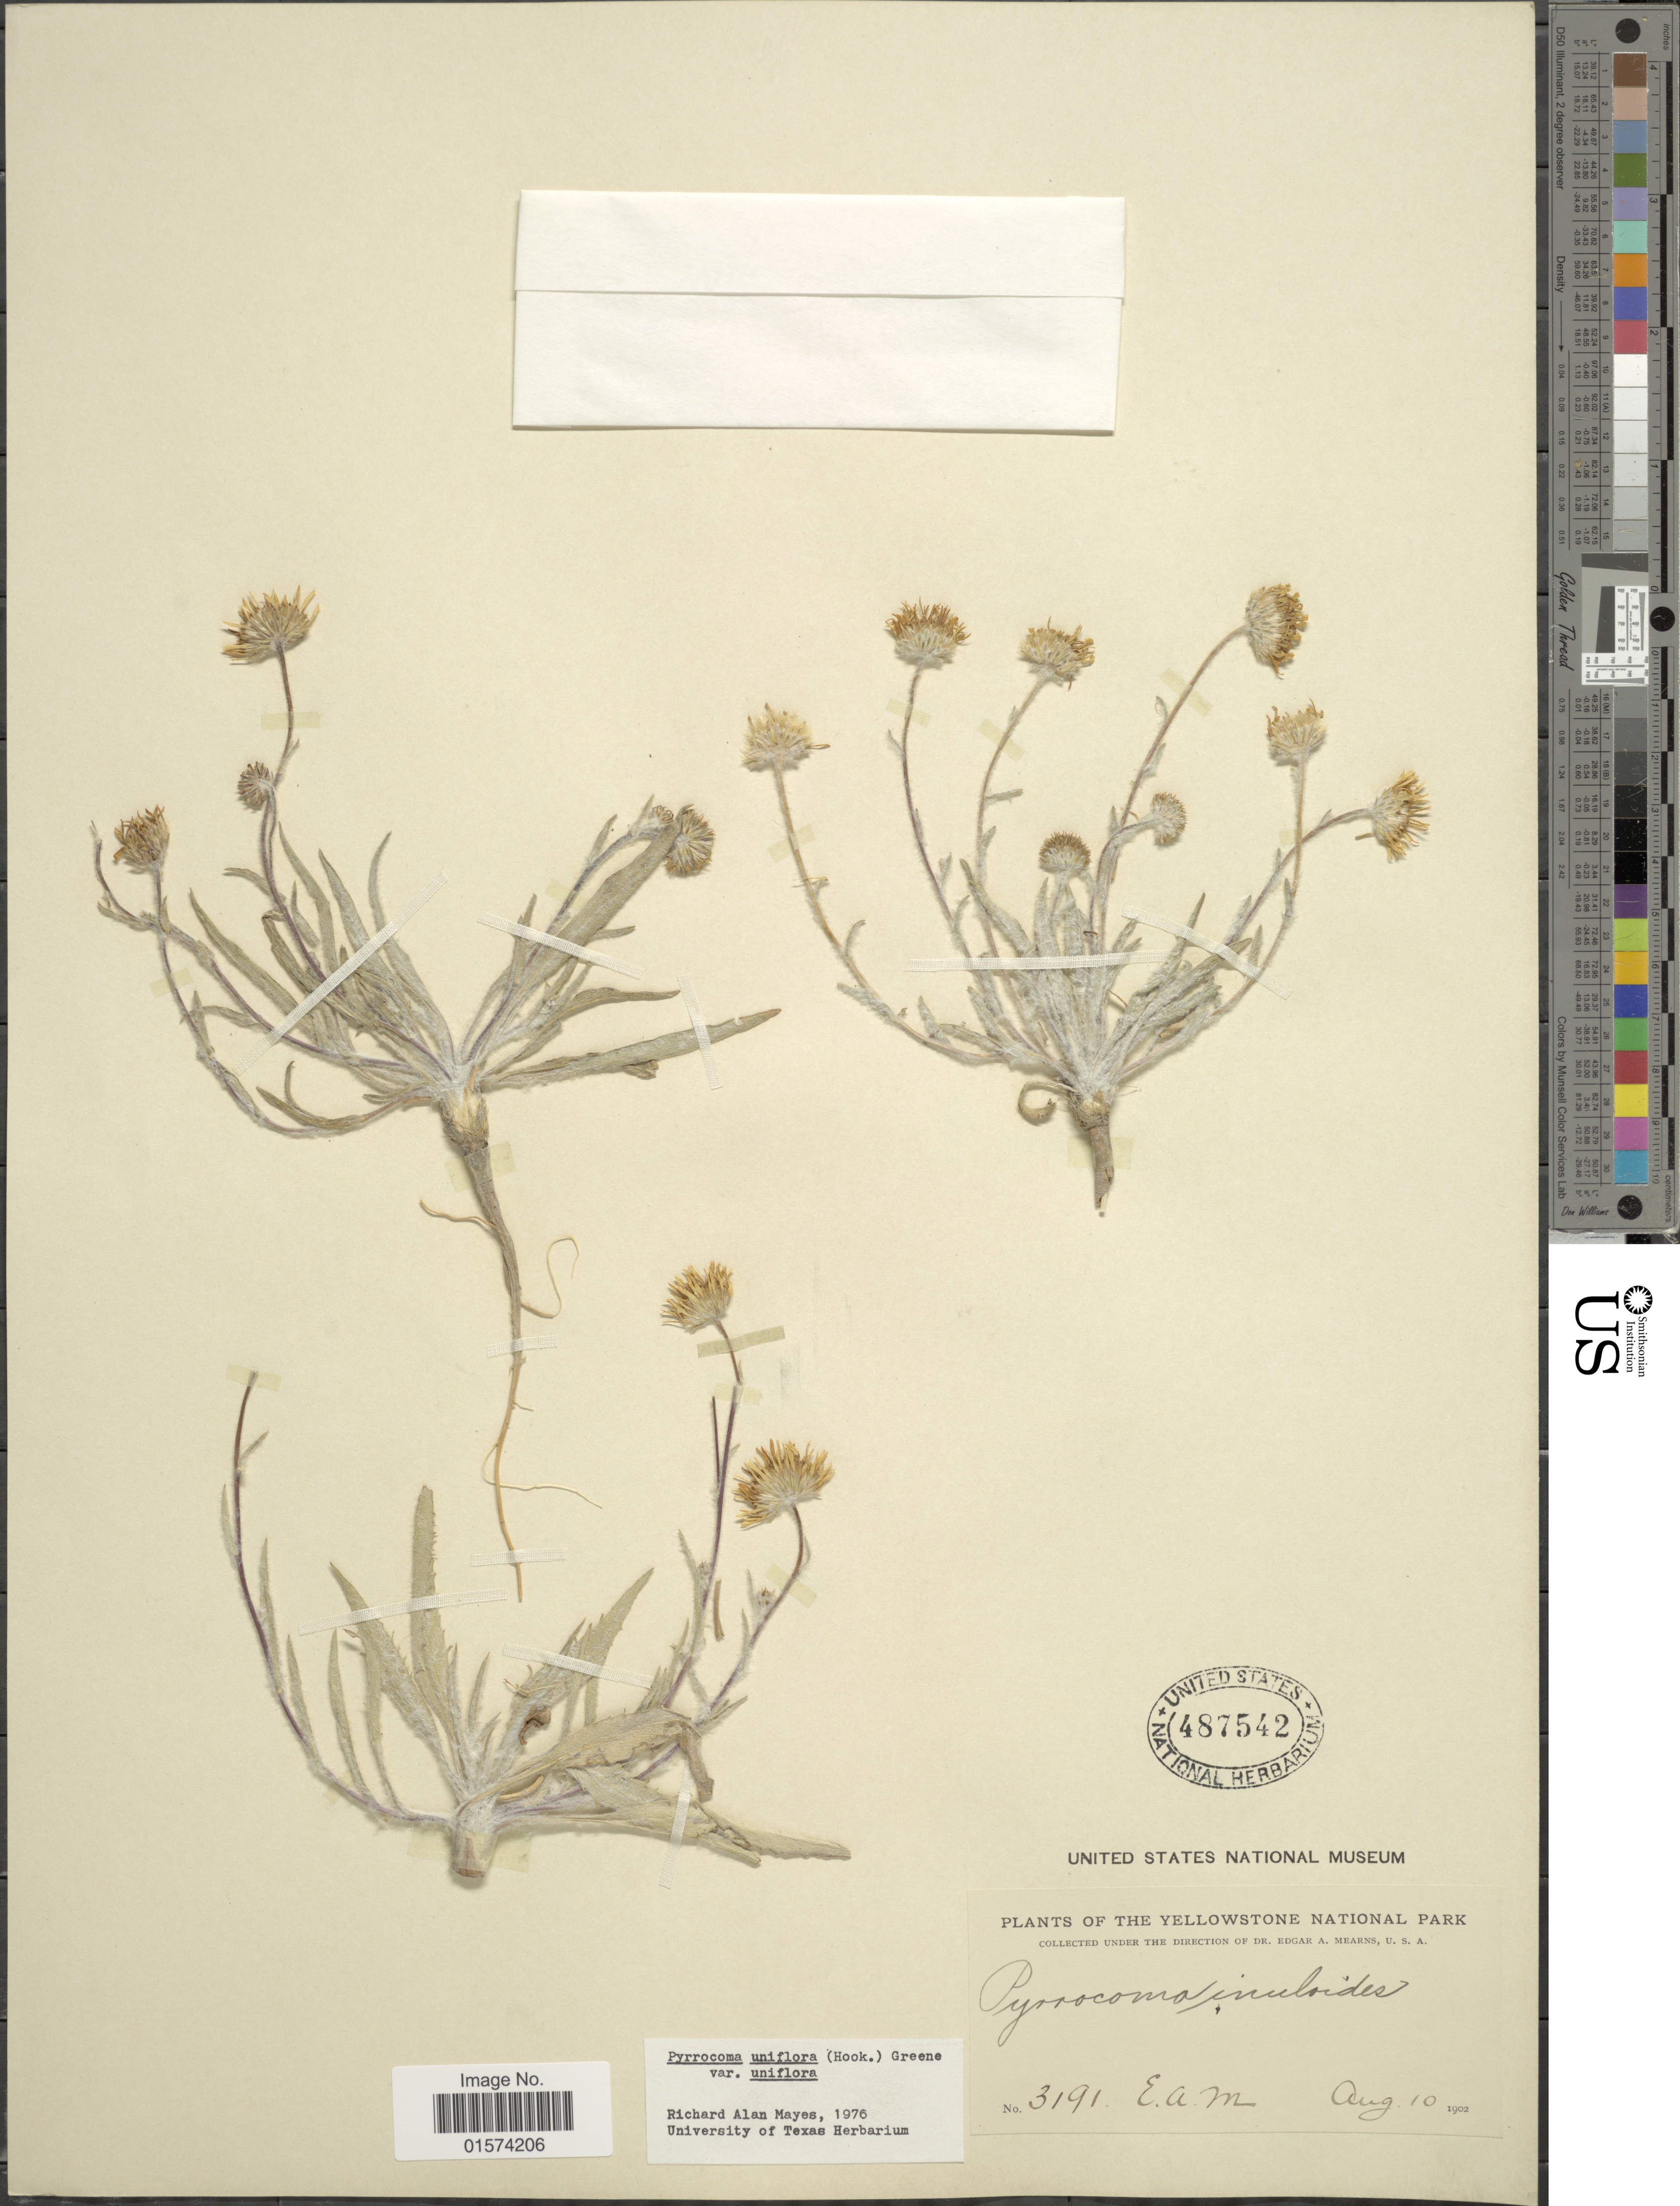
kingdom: Plantae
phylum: Tracheophyta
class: Magnoliopsida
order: Asterales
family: Asteraceae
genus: Pyrrocoma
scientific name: Pyrrocoma uniflora var. uniflora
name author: (Hook.) Greene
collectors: E. A. Mearns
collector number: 3191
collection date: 1902-08-10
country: United States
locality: Yellowstone National Park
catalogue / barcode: US 487542